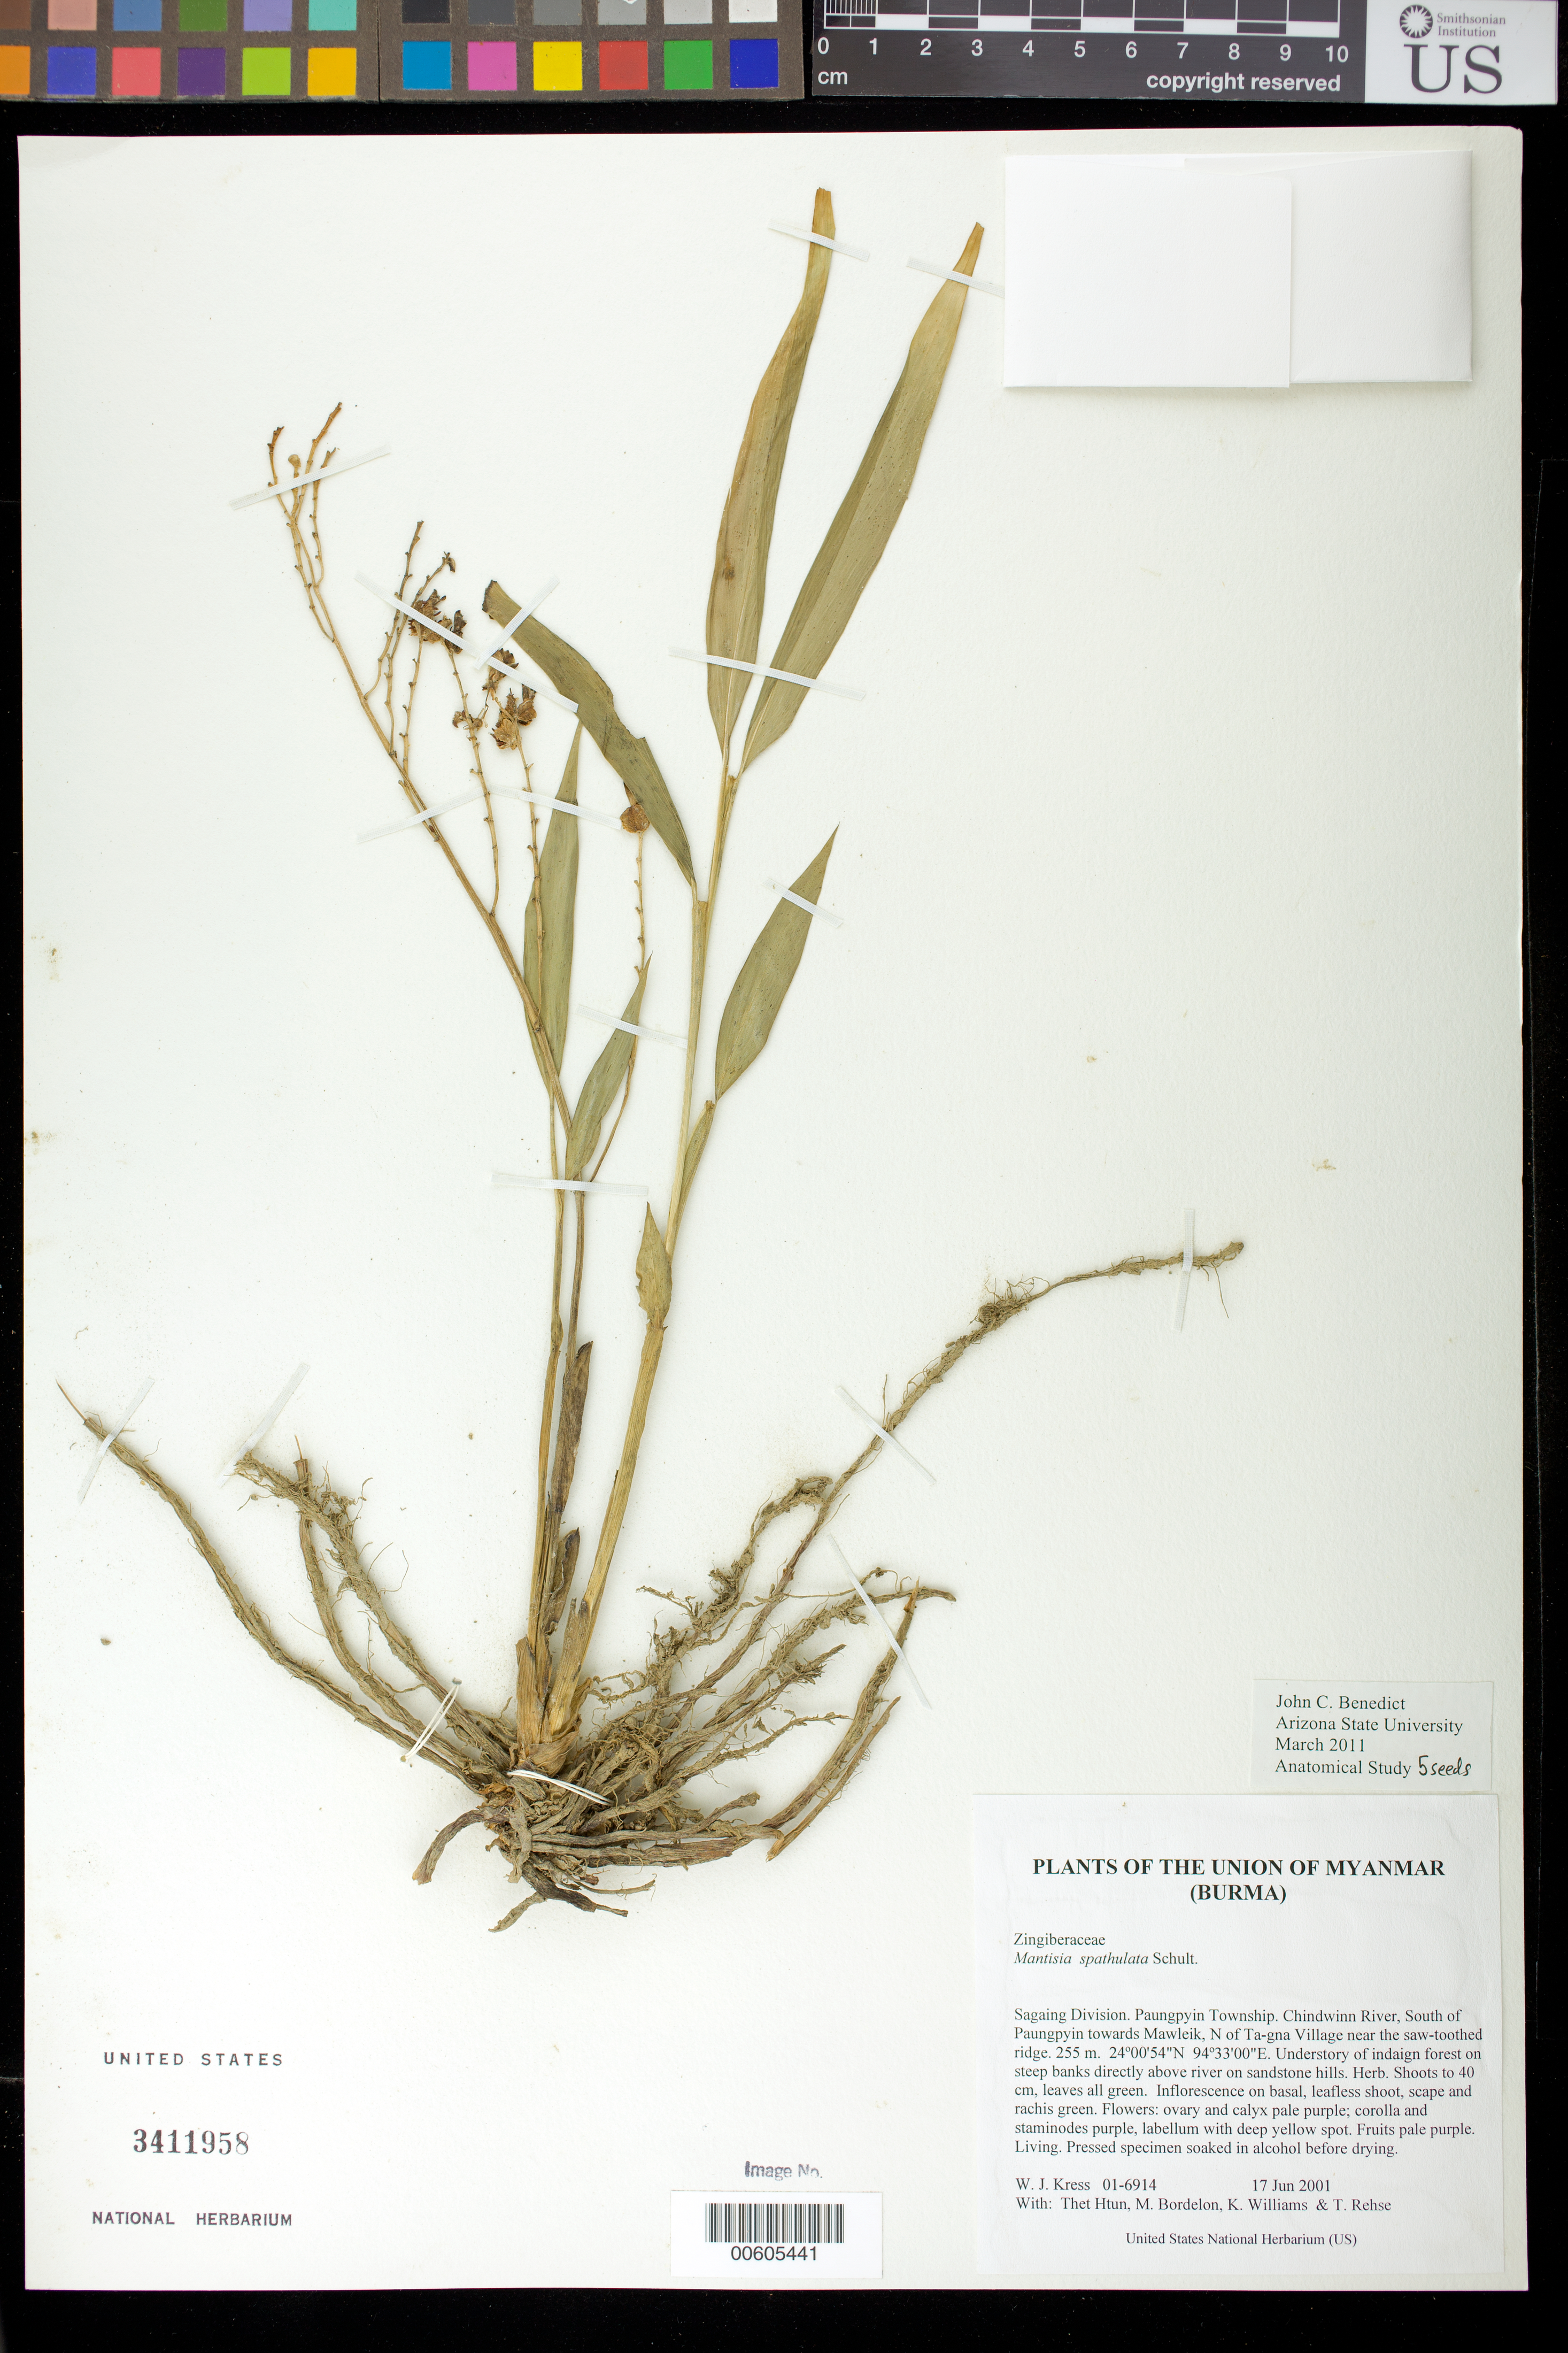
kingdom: Plantae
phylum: Tracheophyta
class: Liliopsida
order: Zingiberales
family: Zingiberaceae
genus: Globba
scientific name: Globba spathulata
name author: Roxb.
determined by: Strong, M. T., (US), Smithsonian Institution - National Museum of Natural History (UNITED STATES)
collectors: W. J. Kress, Thet Htun, M. Bordelon, K. J. Williams & T. Rehse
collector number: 01-6914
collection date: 2001-06-17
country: Myanmar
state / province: Sagaing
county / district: Paungpyin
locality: Chindwinn River, South of Paungpyin towards Mawleik, N of Ta-gna Village near the saw-toothed ridge.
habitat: Understory of indaign forest on steep banks directly above river on sandstone hills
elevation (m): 255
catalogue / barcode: US 3411958